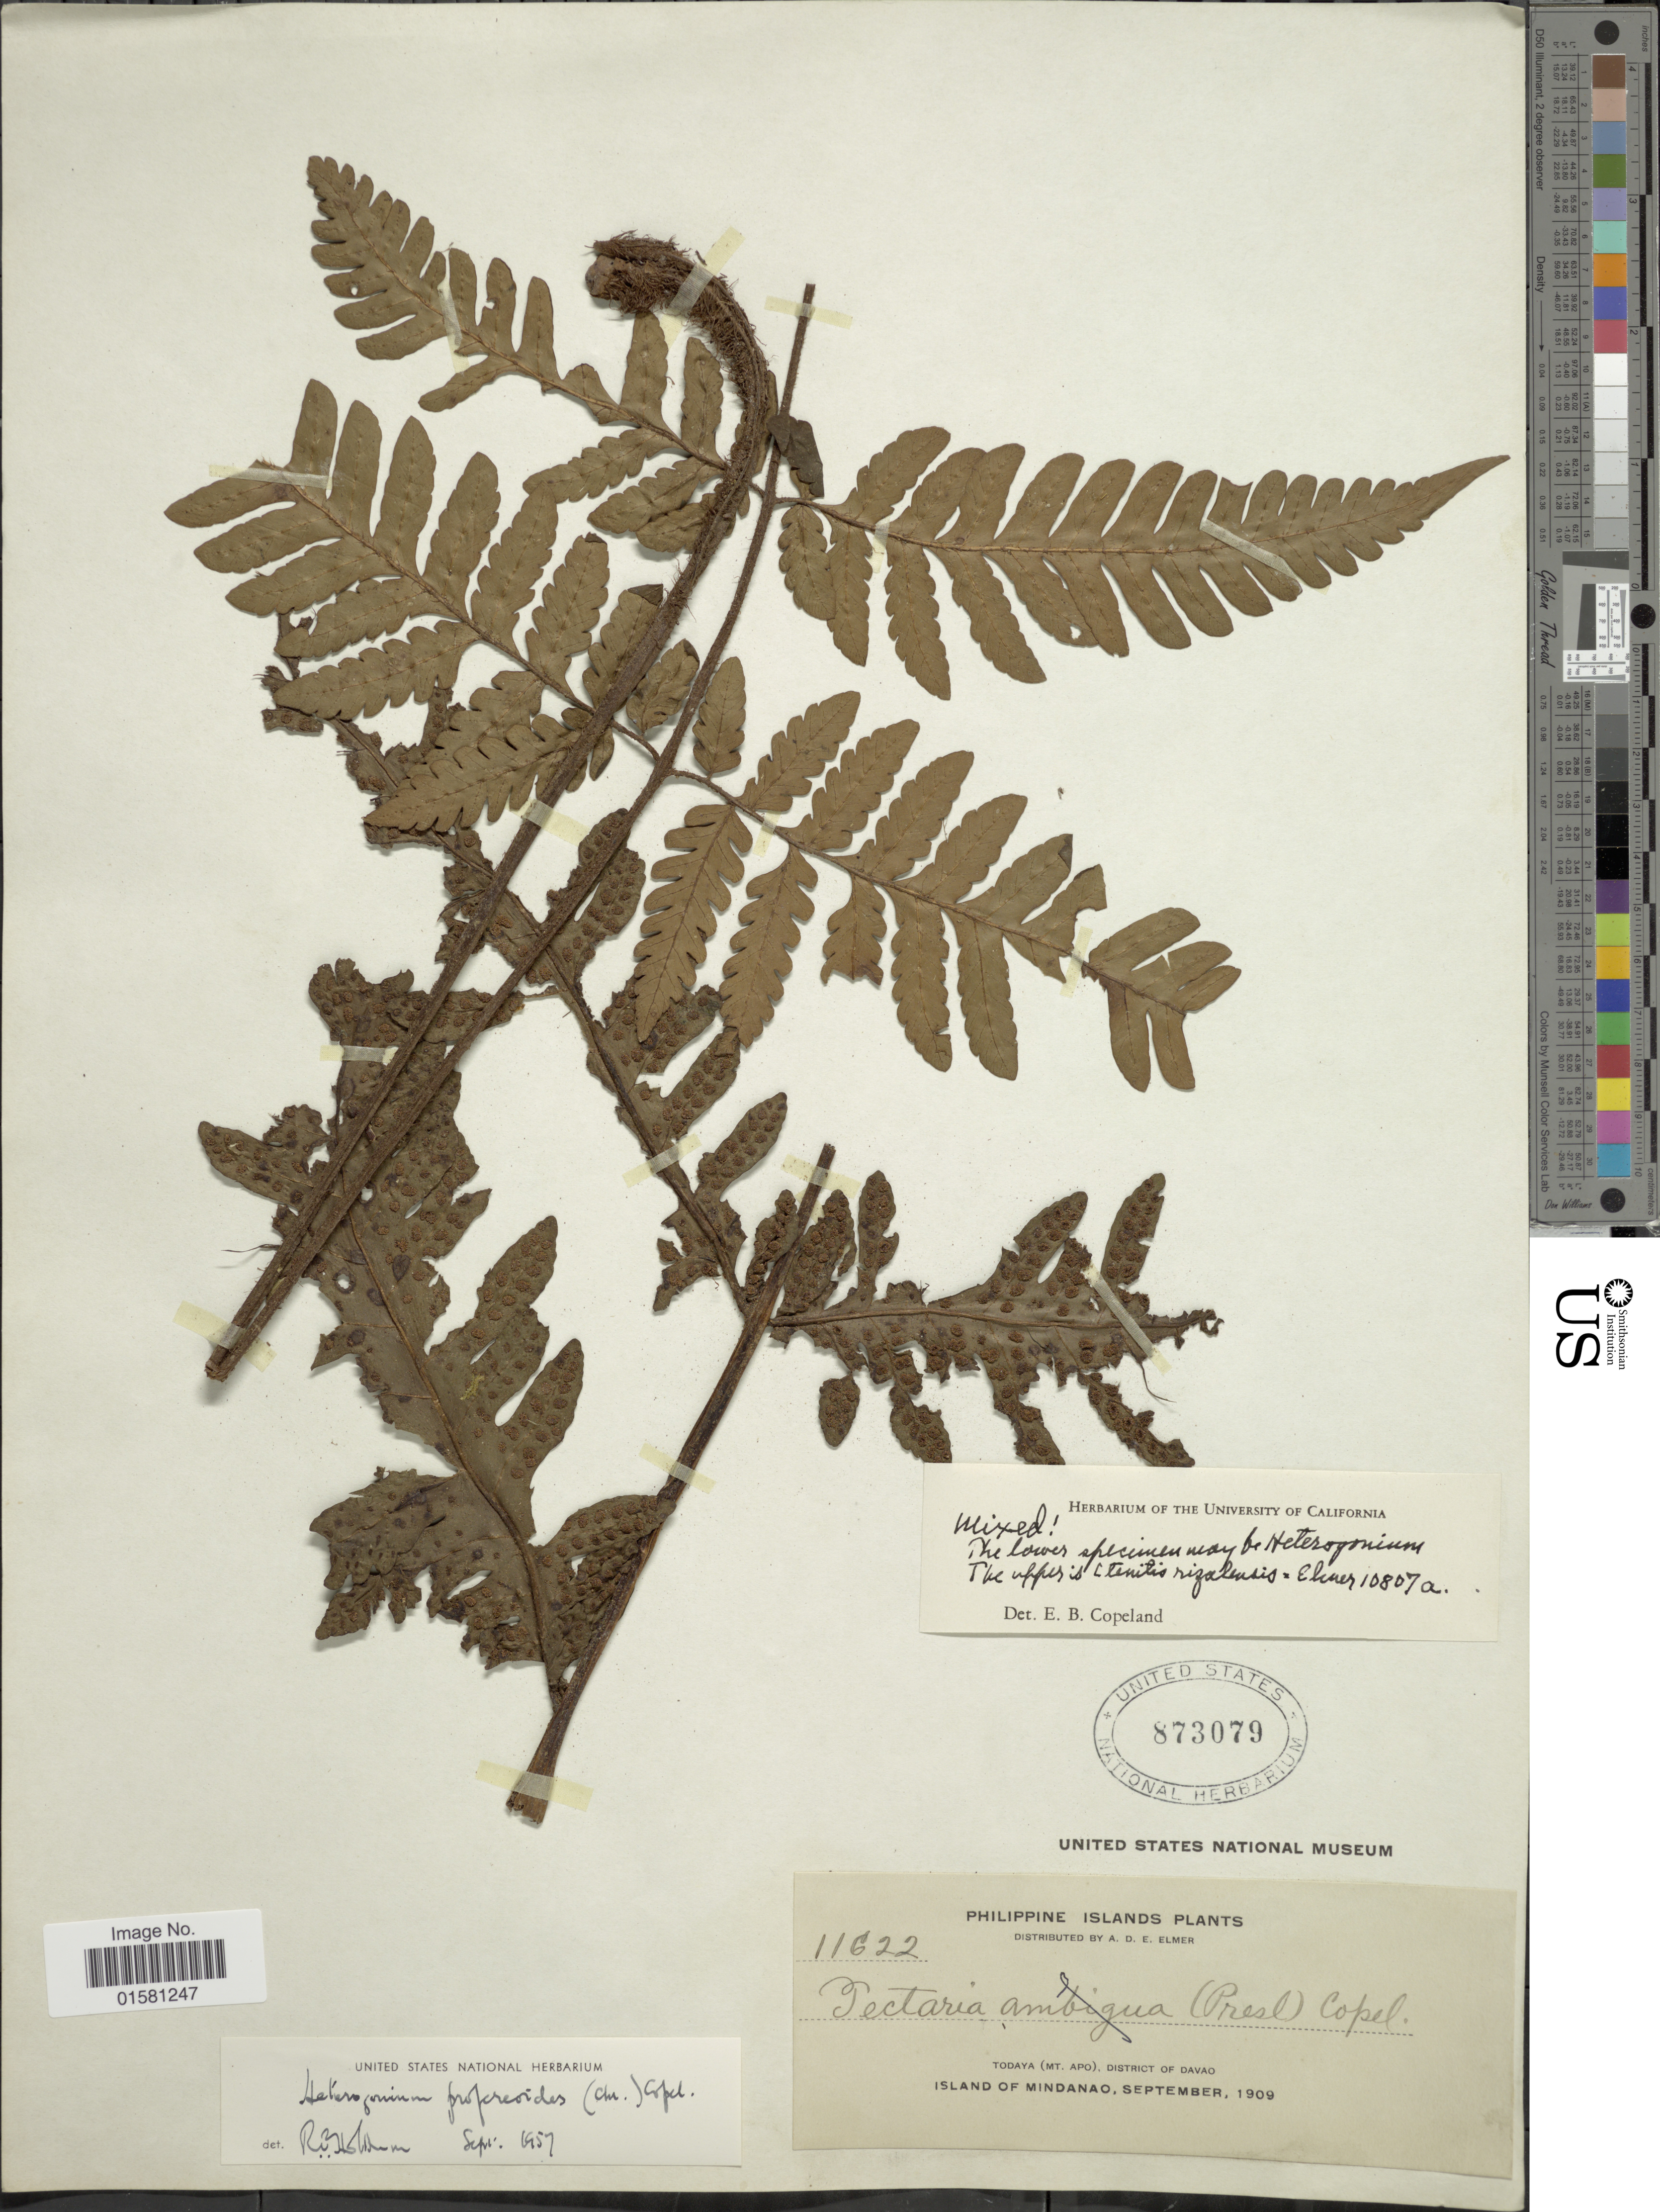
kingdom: Plantae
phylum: Tracheophyta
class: Polypodiopsida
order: Polypodiales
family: Tectariaceae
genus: Tectaria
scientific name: Tectaria profereoides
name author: (Christ) S.Y. Dong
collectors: A. D. E. Elmer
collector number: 11622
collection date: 1909-09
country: Philippines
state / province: Davao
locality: Todaya (Mt. Apo), District of Davao, Island of Mindanao,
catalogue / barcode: US 873079